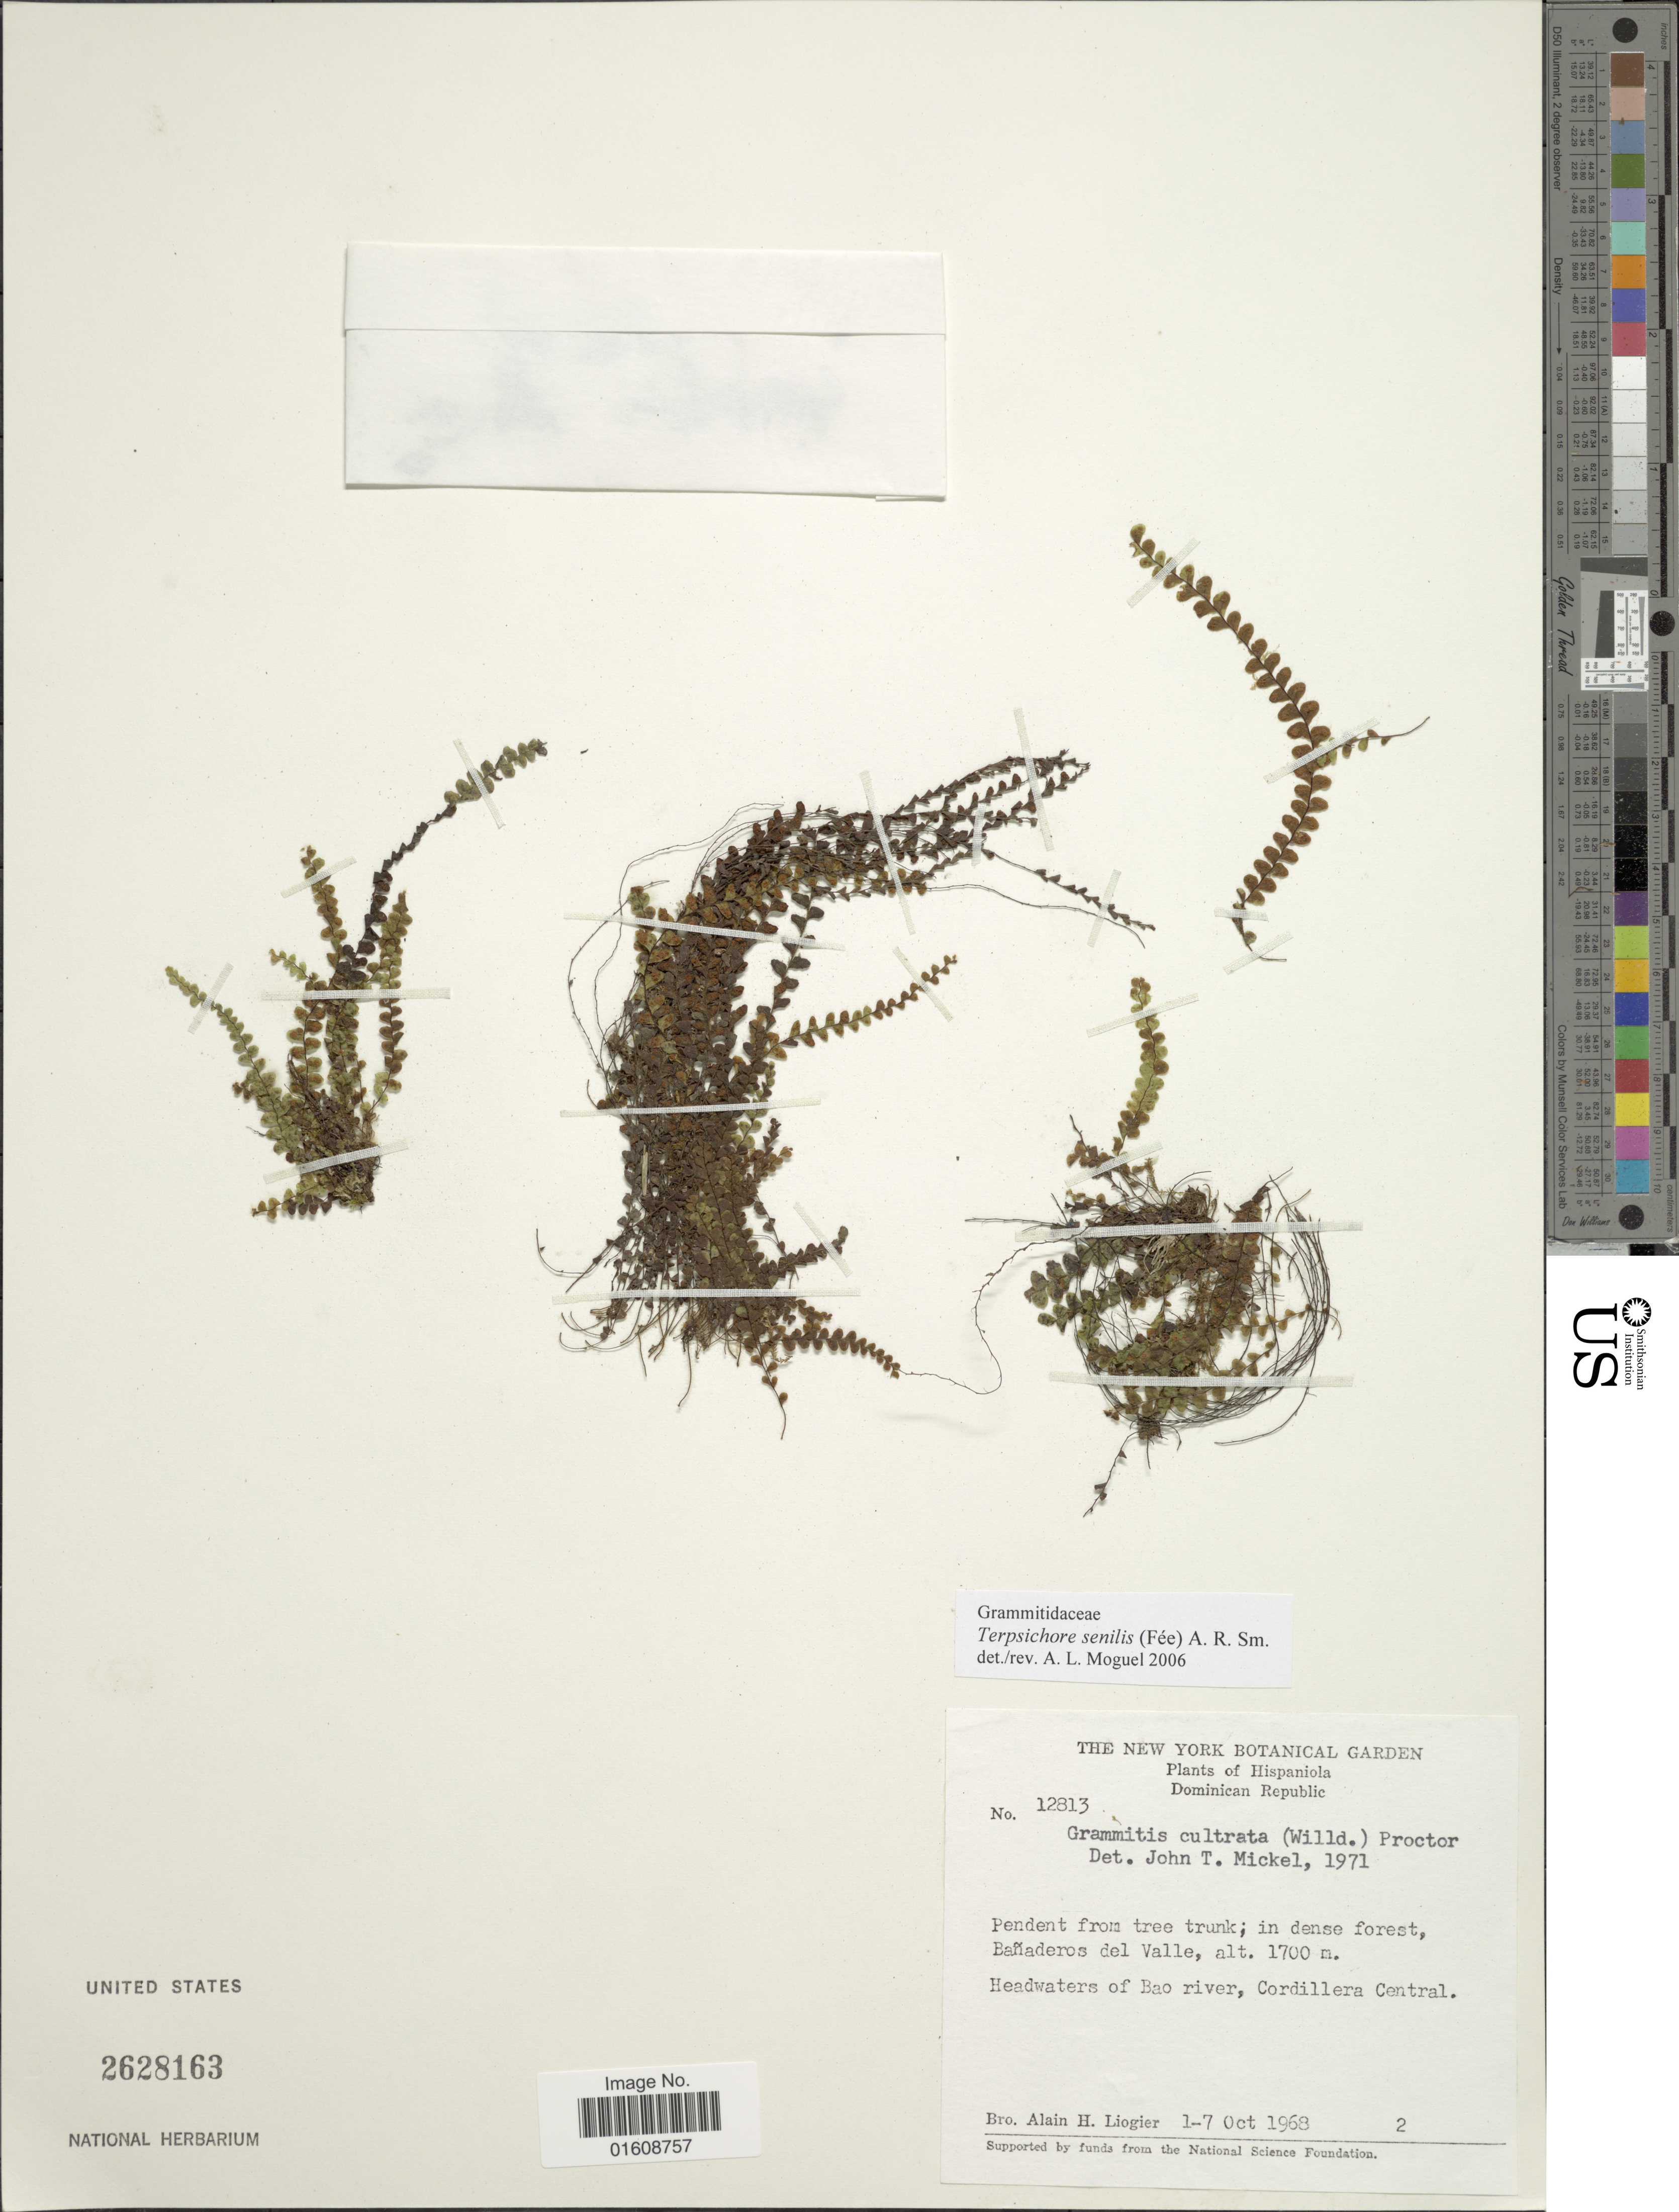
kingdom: Plantae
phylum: Tracheophyta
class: Polypodiopsida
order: Polypodiales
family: Polypodiaceae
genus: Alansmia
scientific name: Alansmia senilis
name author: (Fée) Moguel & M. Kessler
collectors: A. H. Liogier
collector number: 2*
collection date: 1968-10-01/1968-10-07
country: Dominican Republic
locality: Hispaniola. Bañaderos del Valle. Headwaters of Bao river, Cordillera Central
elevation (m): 1700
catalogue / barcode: US 2628163